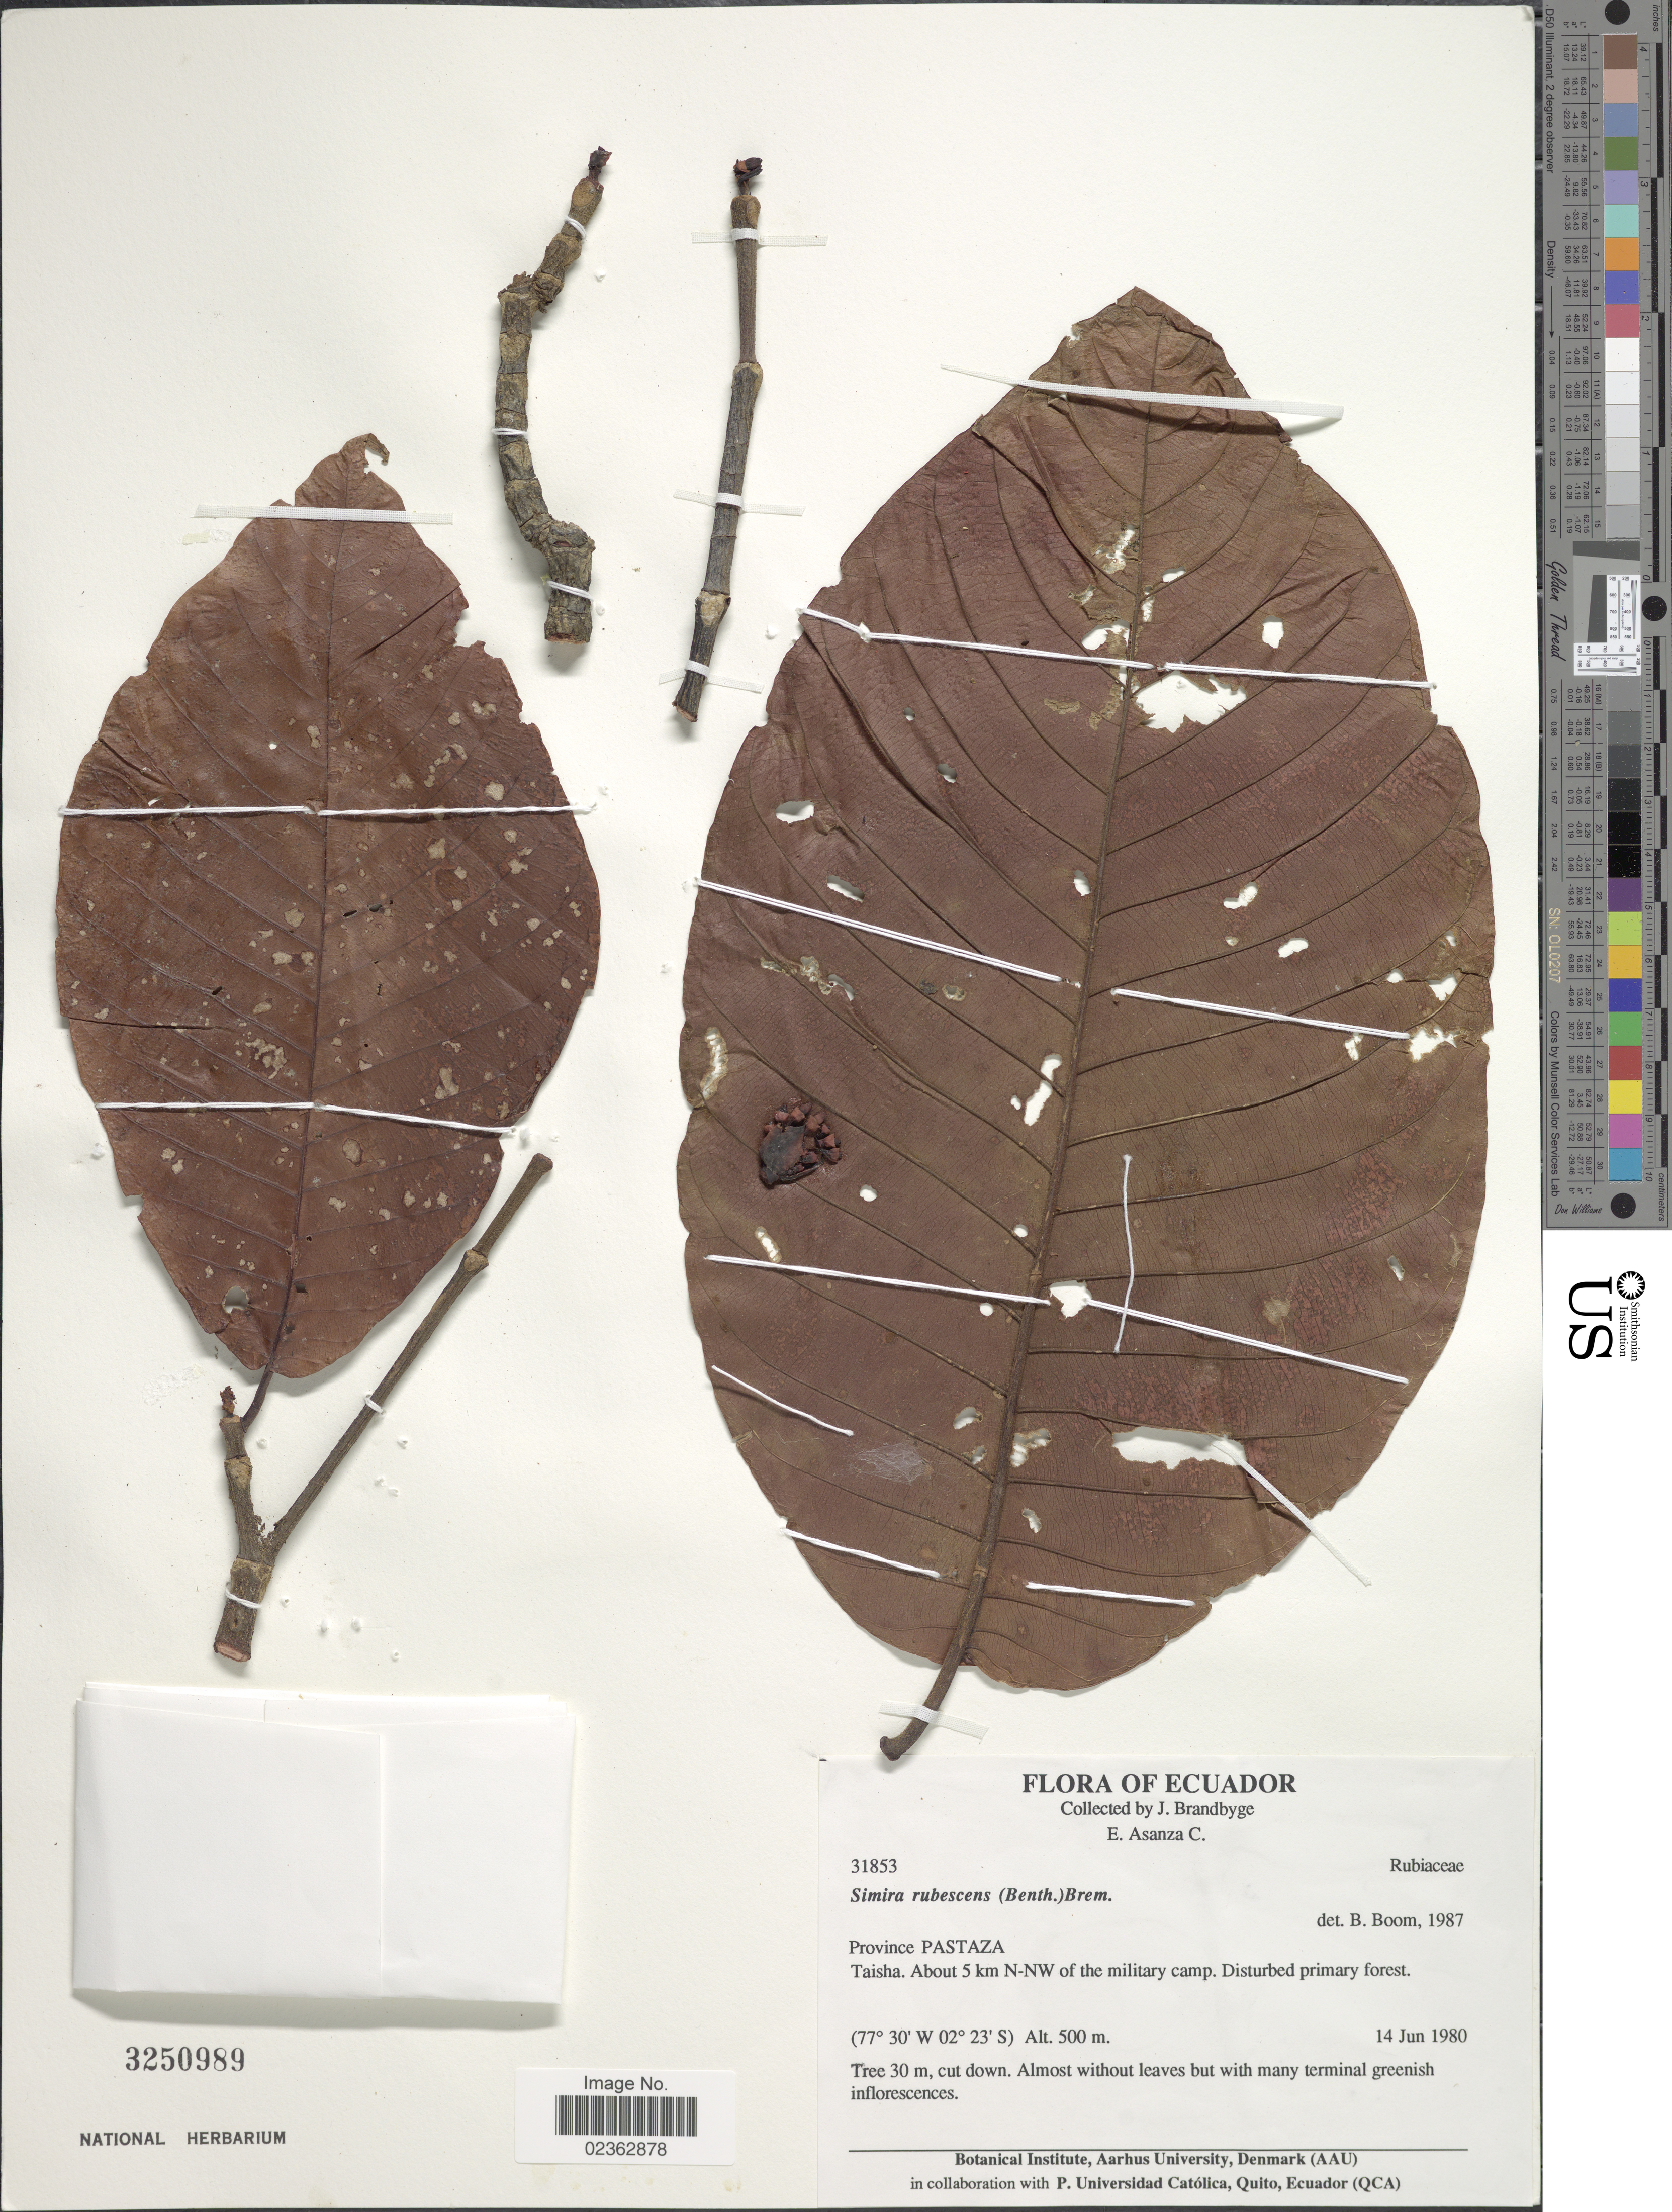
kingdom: Plantae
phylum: Tracheophyta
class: Magnoliopsida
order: Gentianales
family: Rubiaceae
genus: Simira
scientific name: Simira rubescens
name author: (Benth.) Bremek. ex Steyerm.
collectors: J. Brandbyge & E. Asanza C.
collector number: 31853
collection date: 1980-06-14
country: Ecuador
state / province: Pastaza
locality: Taisha, about 5 km N-NW of the military camp,disturbed primary forest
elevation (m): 500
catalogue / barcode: US 3250989